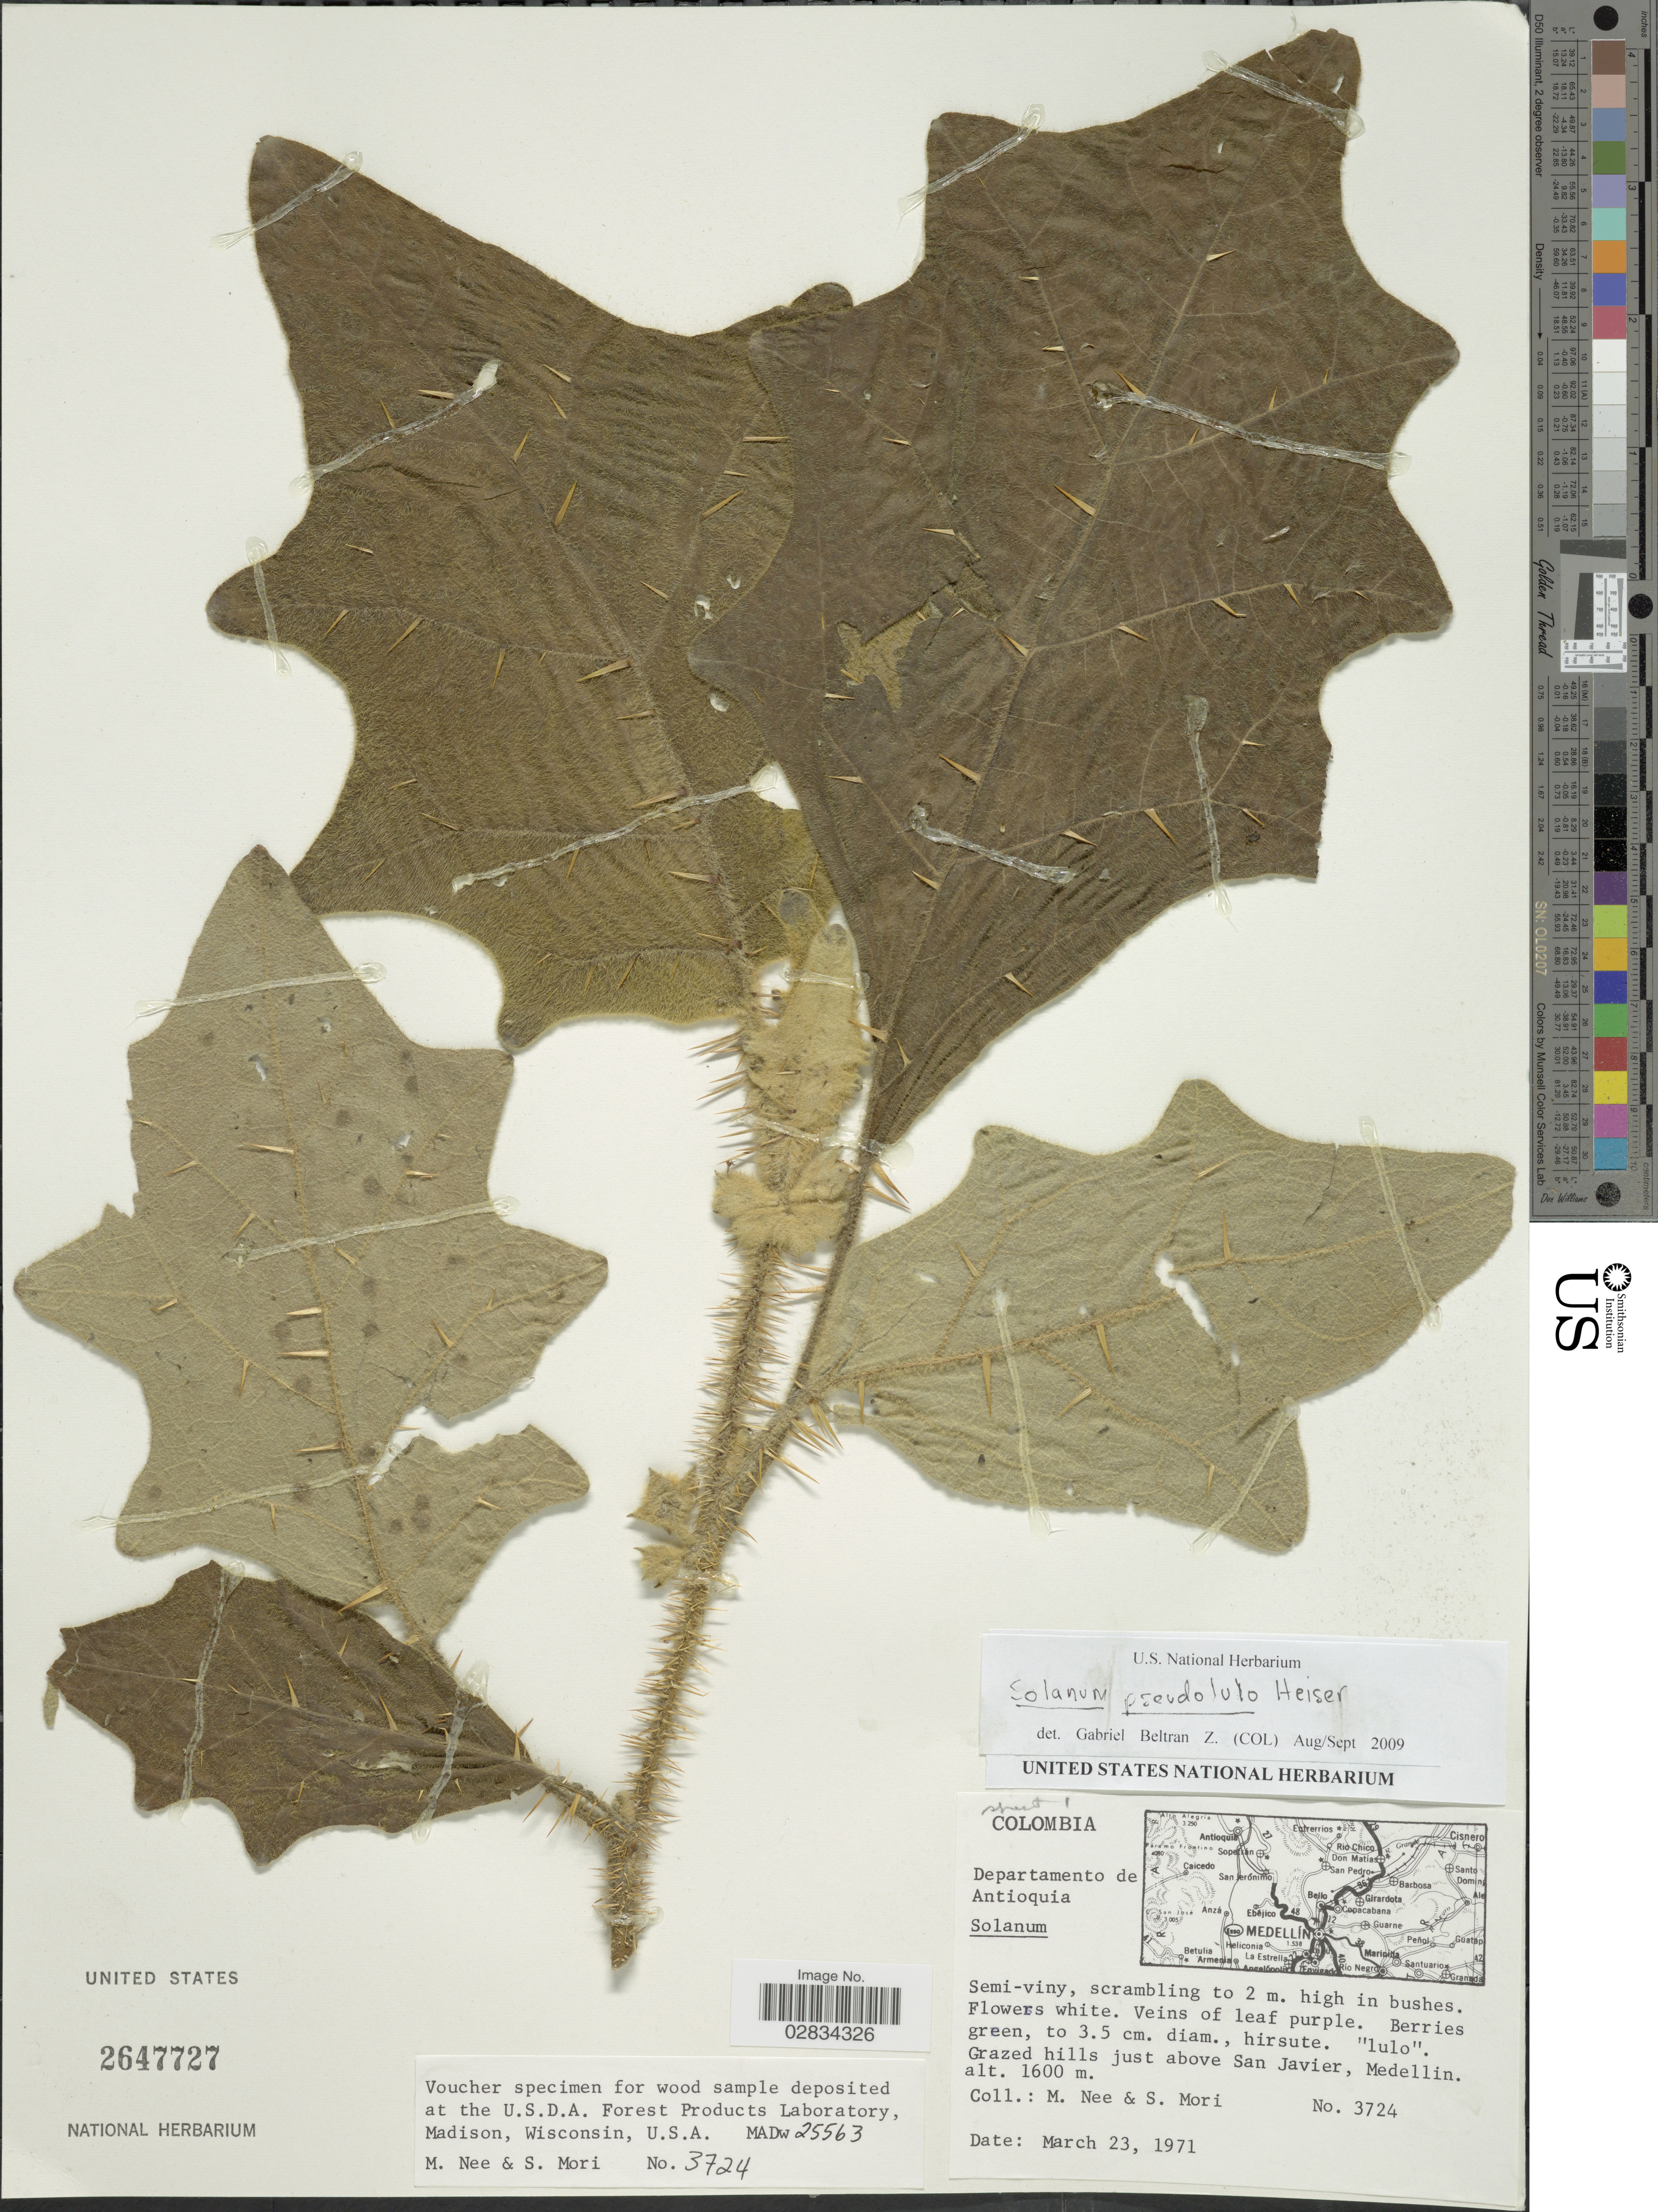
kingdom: Plantae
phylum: Tracheophyta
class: Magnoliopsida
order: Solanales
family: Solanaceae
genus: Solanum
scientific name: Solanum pseudolulo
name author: Heiser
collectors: M. Nee & S. Mori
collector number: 3724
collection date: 1971-03-23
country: Colombia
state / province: Antioquia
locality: Departamento de Antioquia. Grazed hills just above San Javier, Medellin.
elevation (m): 1600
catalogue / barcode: US 2647727